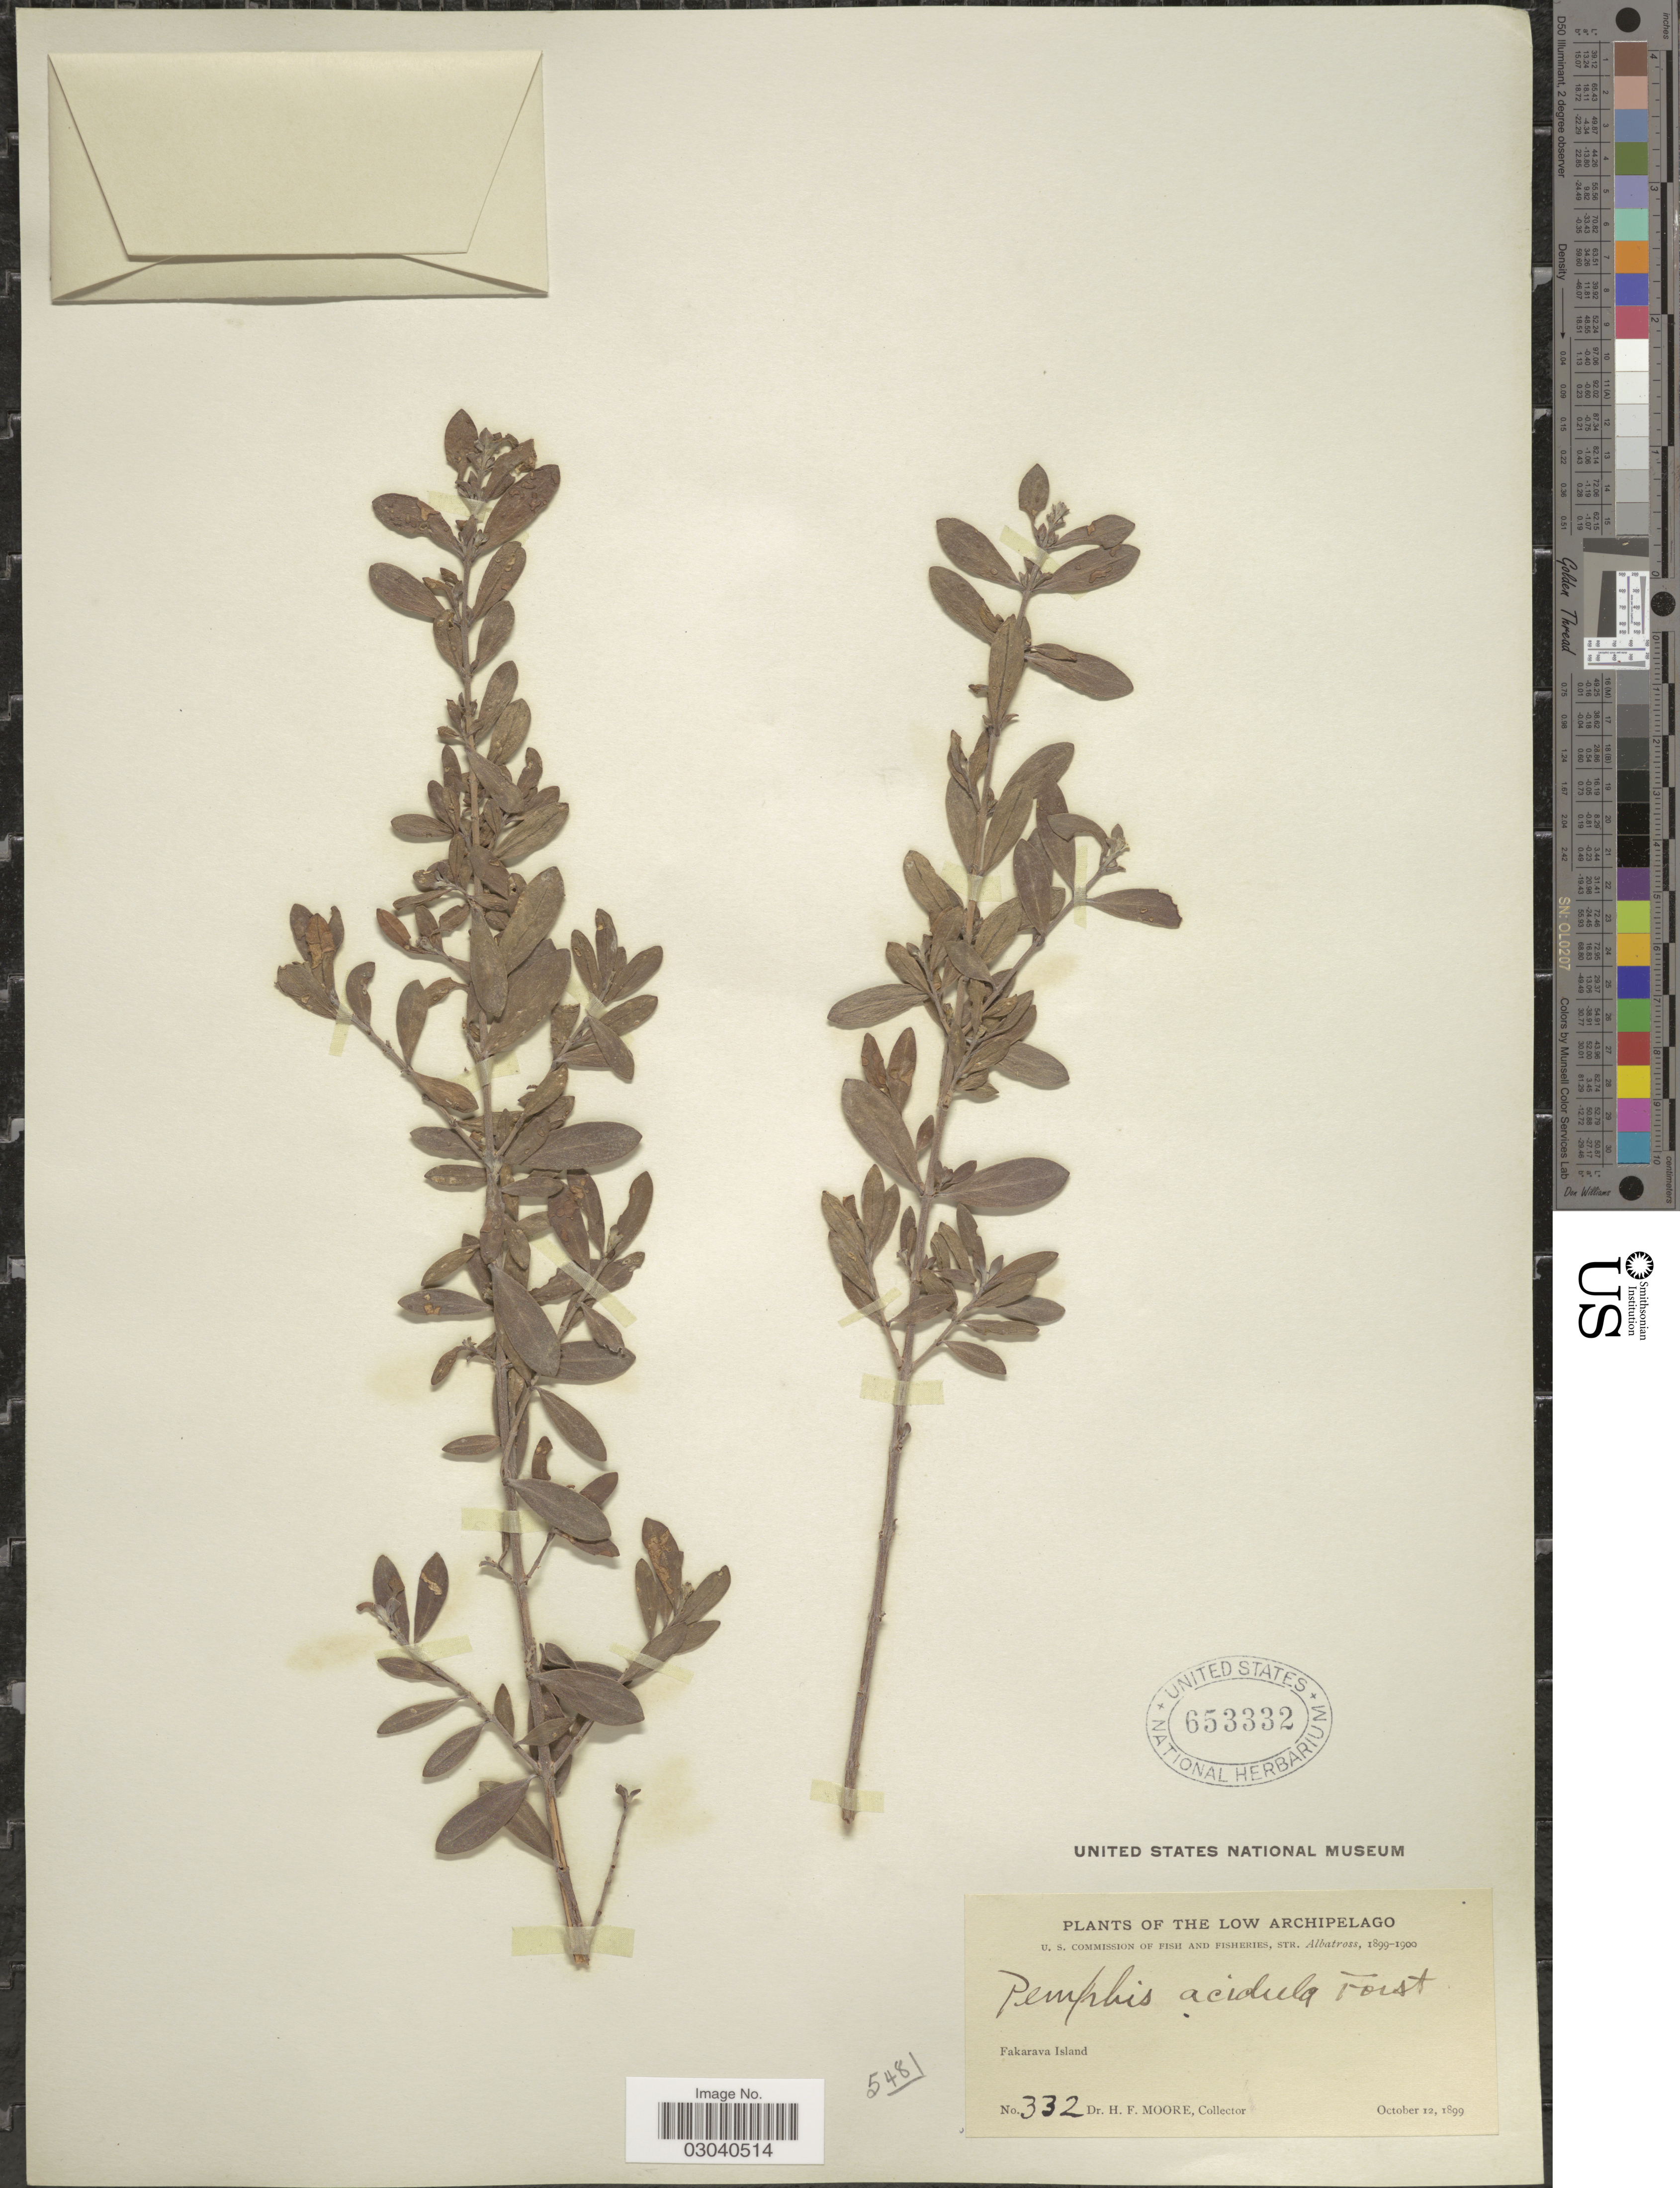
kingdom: Plantae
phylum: Tracheophyta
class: Magnoliopsida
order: Myrtales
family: Lythraceae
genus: Pemphis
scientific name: Pemphis acidula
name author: J.R. Forst. & G. Forst.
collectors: H. F. Moore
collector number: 332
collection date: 1899-10-12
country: French Polynesia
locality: The Low Archipelago. Fakarava Island.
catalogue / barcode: US 653332